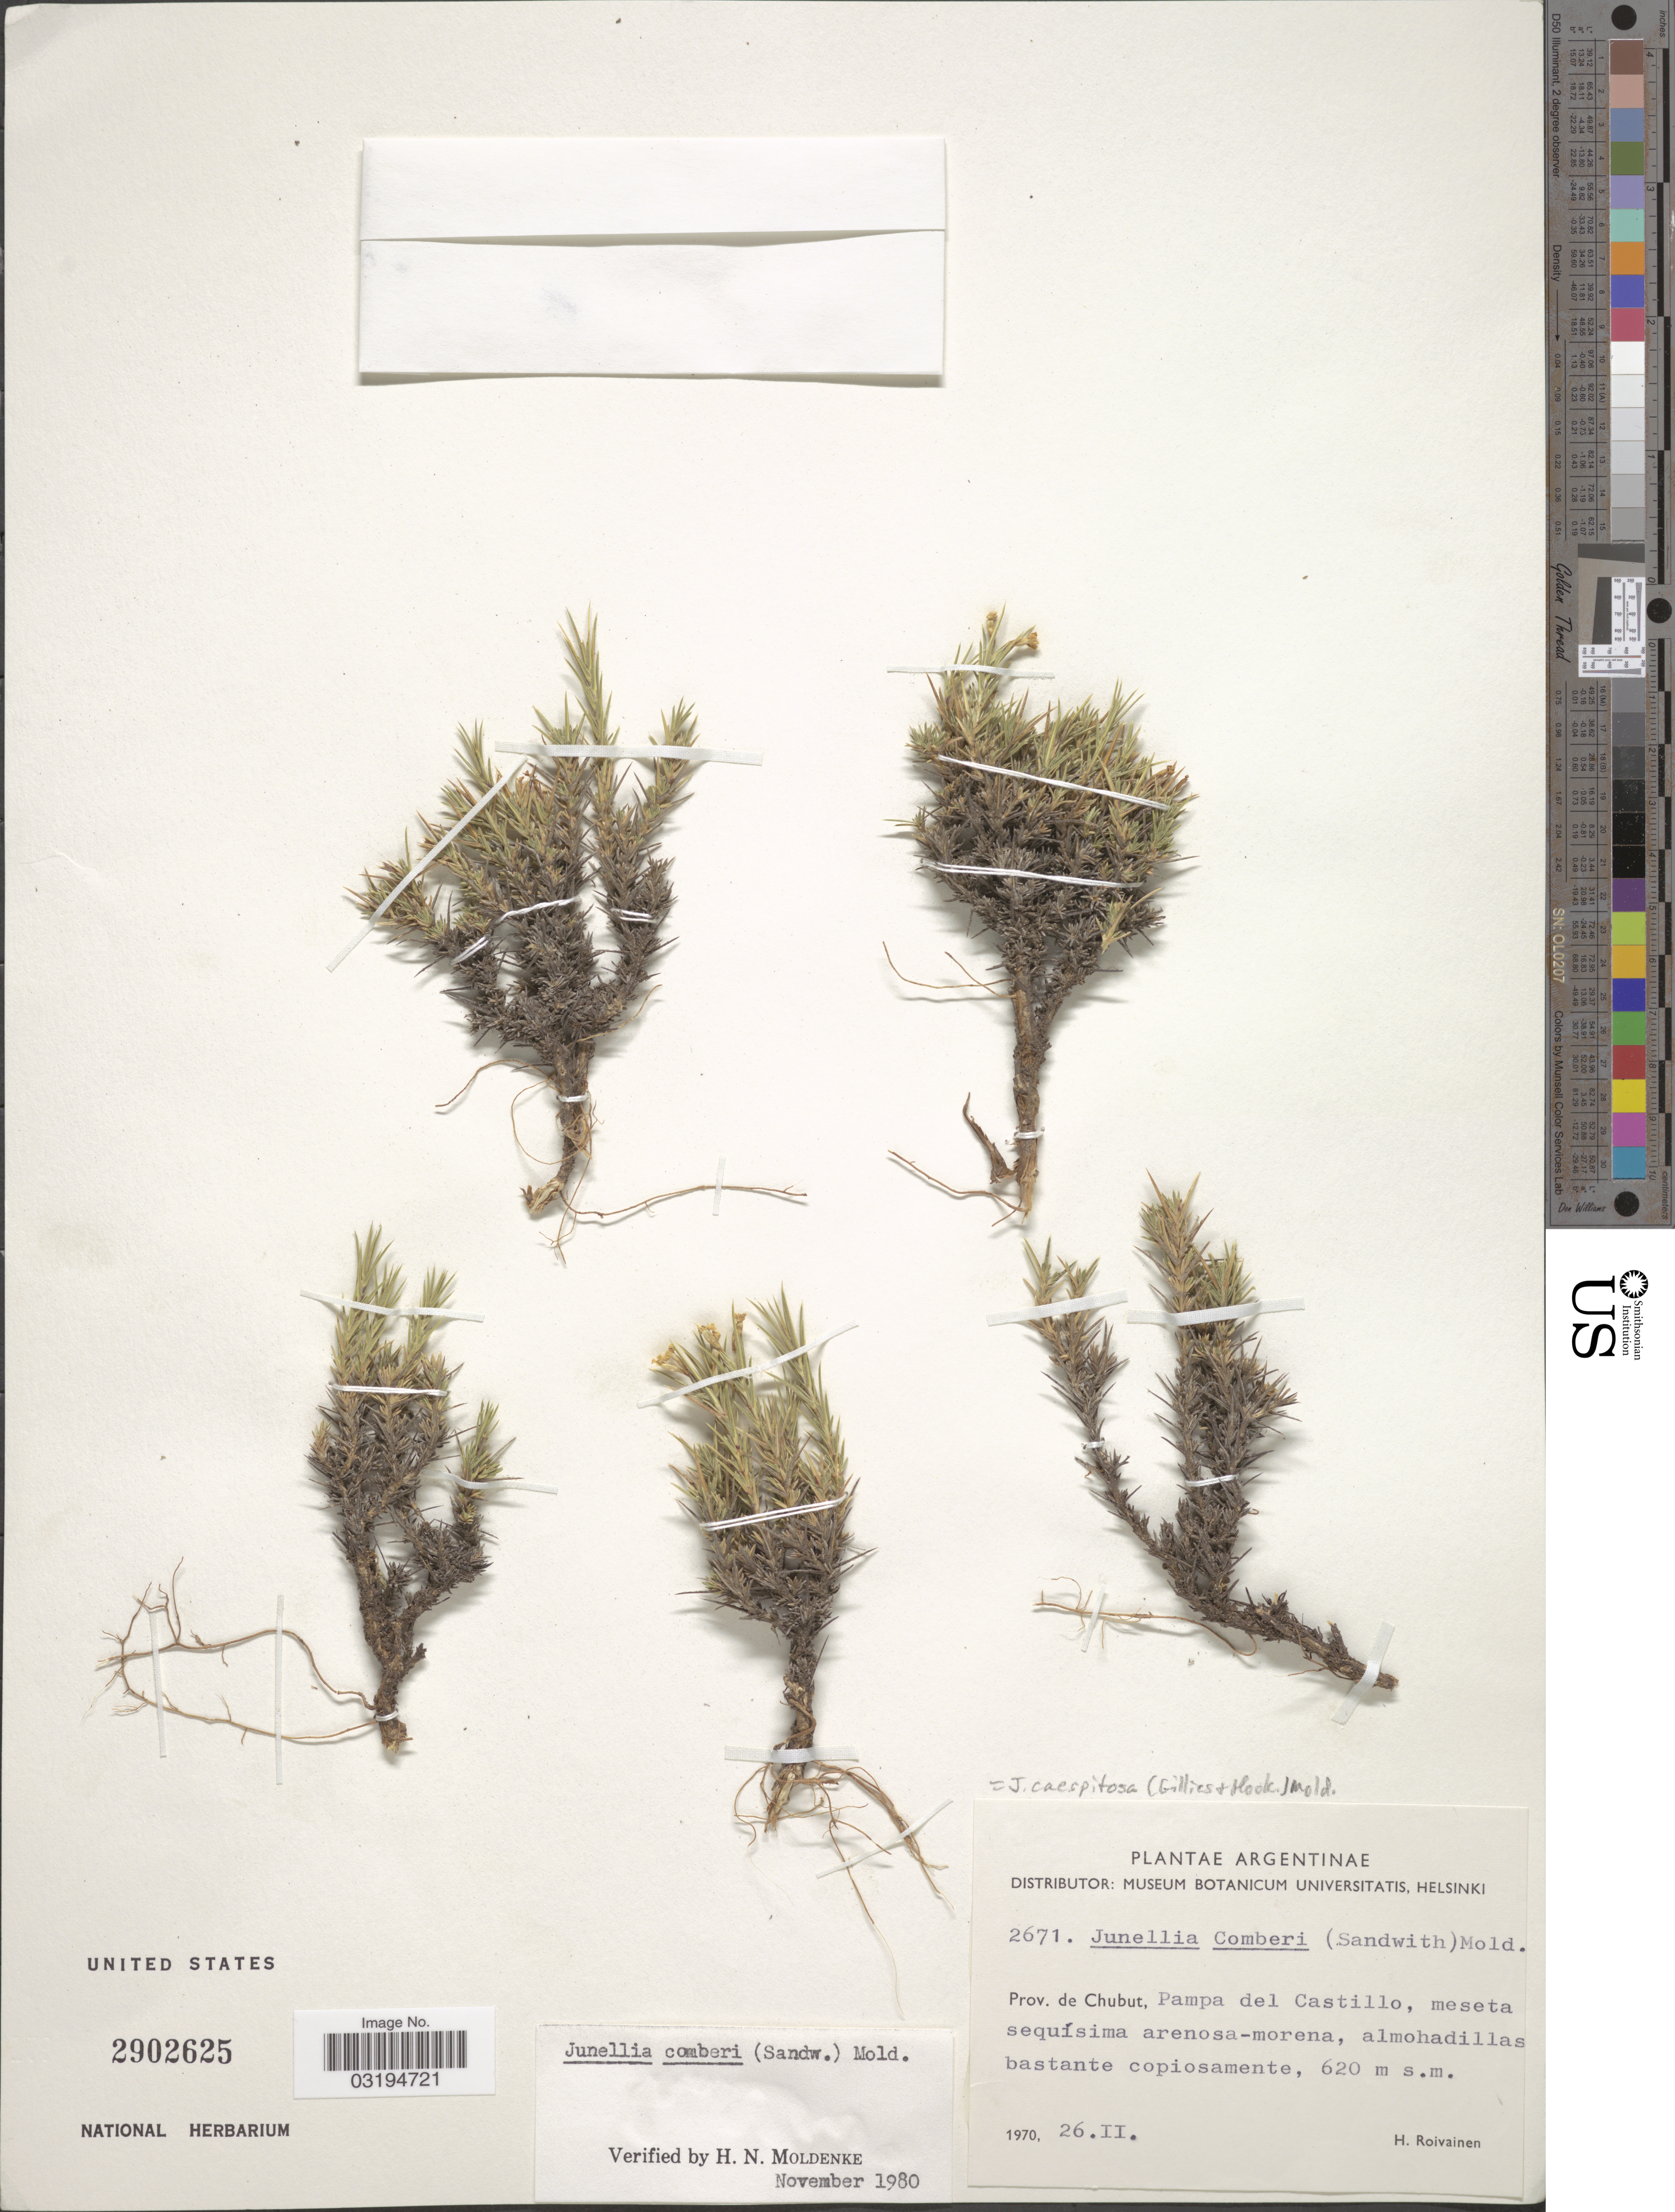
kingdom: Plantae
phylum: Tracheophyta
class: Magnoliopsida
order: Lamiales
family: Verbenaceae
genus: Junellia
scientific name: Junellia caespitosa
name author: (Gillies & Hook.) Moldenke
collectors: H. Roivainen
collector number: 2671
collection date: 1970-02-26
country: Argentina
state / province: Chubut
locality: Pampa del Castillo.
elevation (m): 620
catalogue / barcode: US 2902625